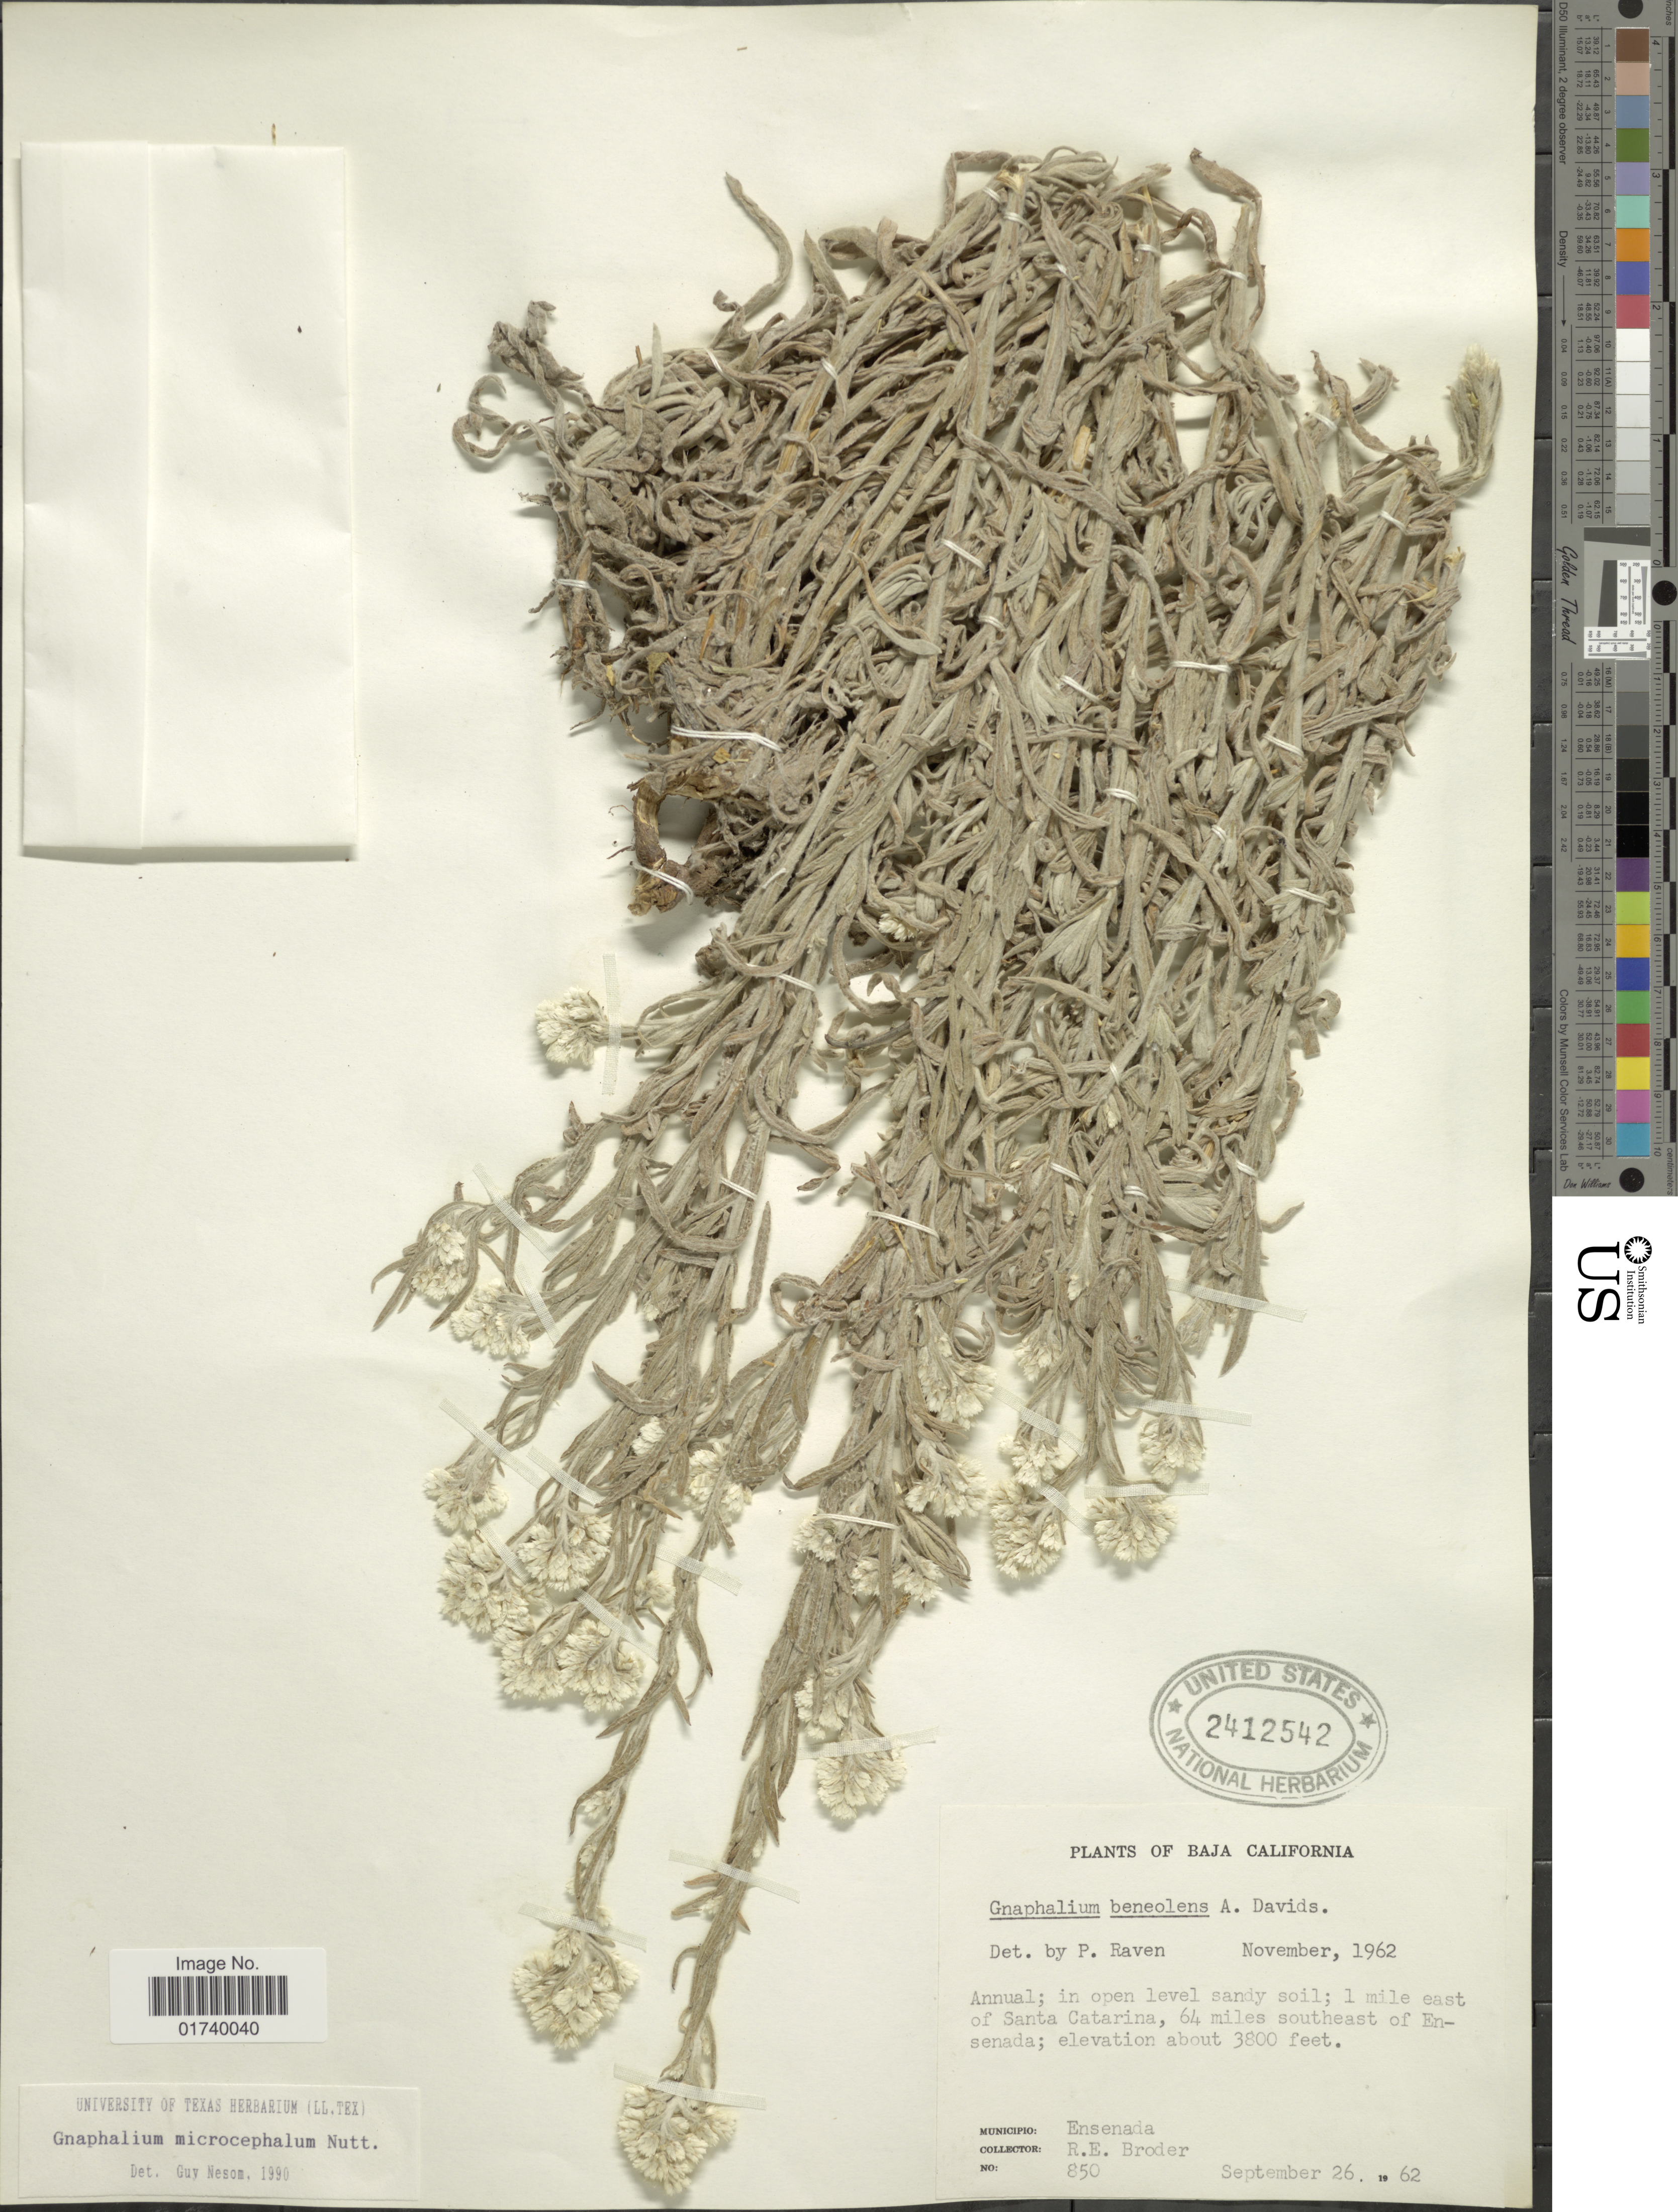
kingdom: Plantae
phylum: Tracheophyta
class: Magnoliopsida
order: Asterales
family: Asteraceae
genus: Pseudognaphalium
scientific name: Pseudognaphalium microcephalum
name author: (Nutt.) Anderb.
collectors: R. Broder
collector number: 850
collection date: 1962-09-26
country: Mexico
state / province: Baja California Norte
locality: Annual; in open level sandy soil; 1 mile east of Santa Catarina, 64 miles southeast of Ensenada.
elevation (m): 1158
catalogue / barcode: US 2412542